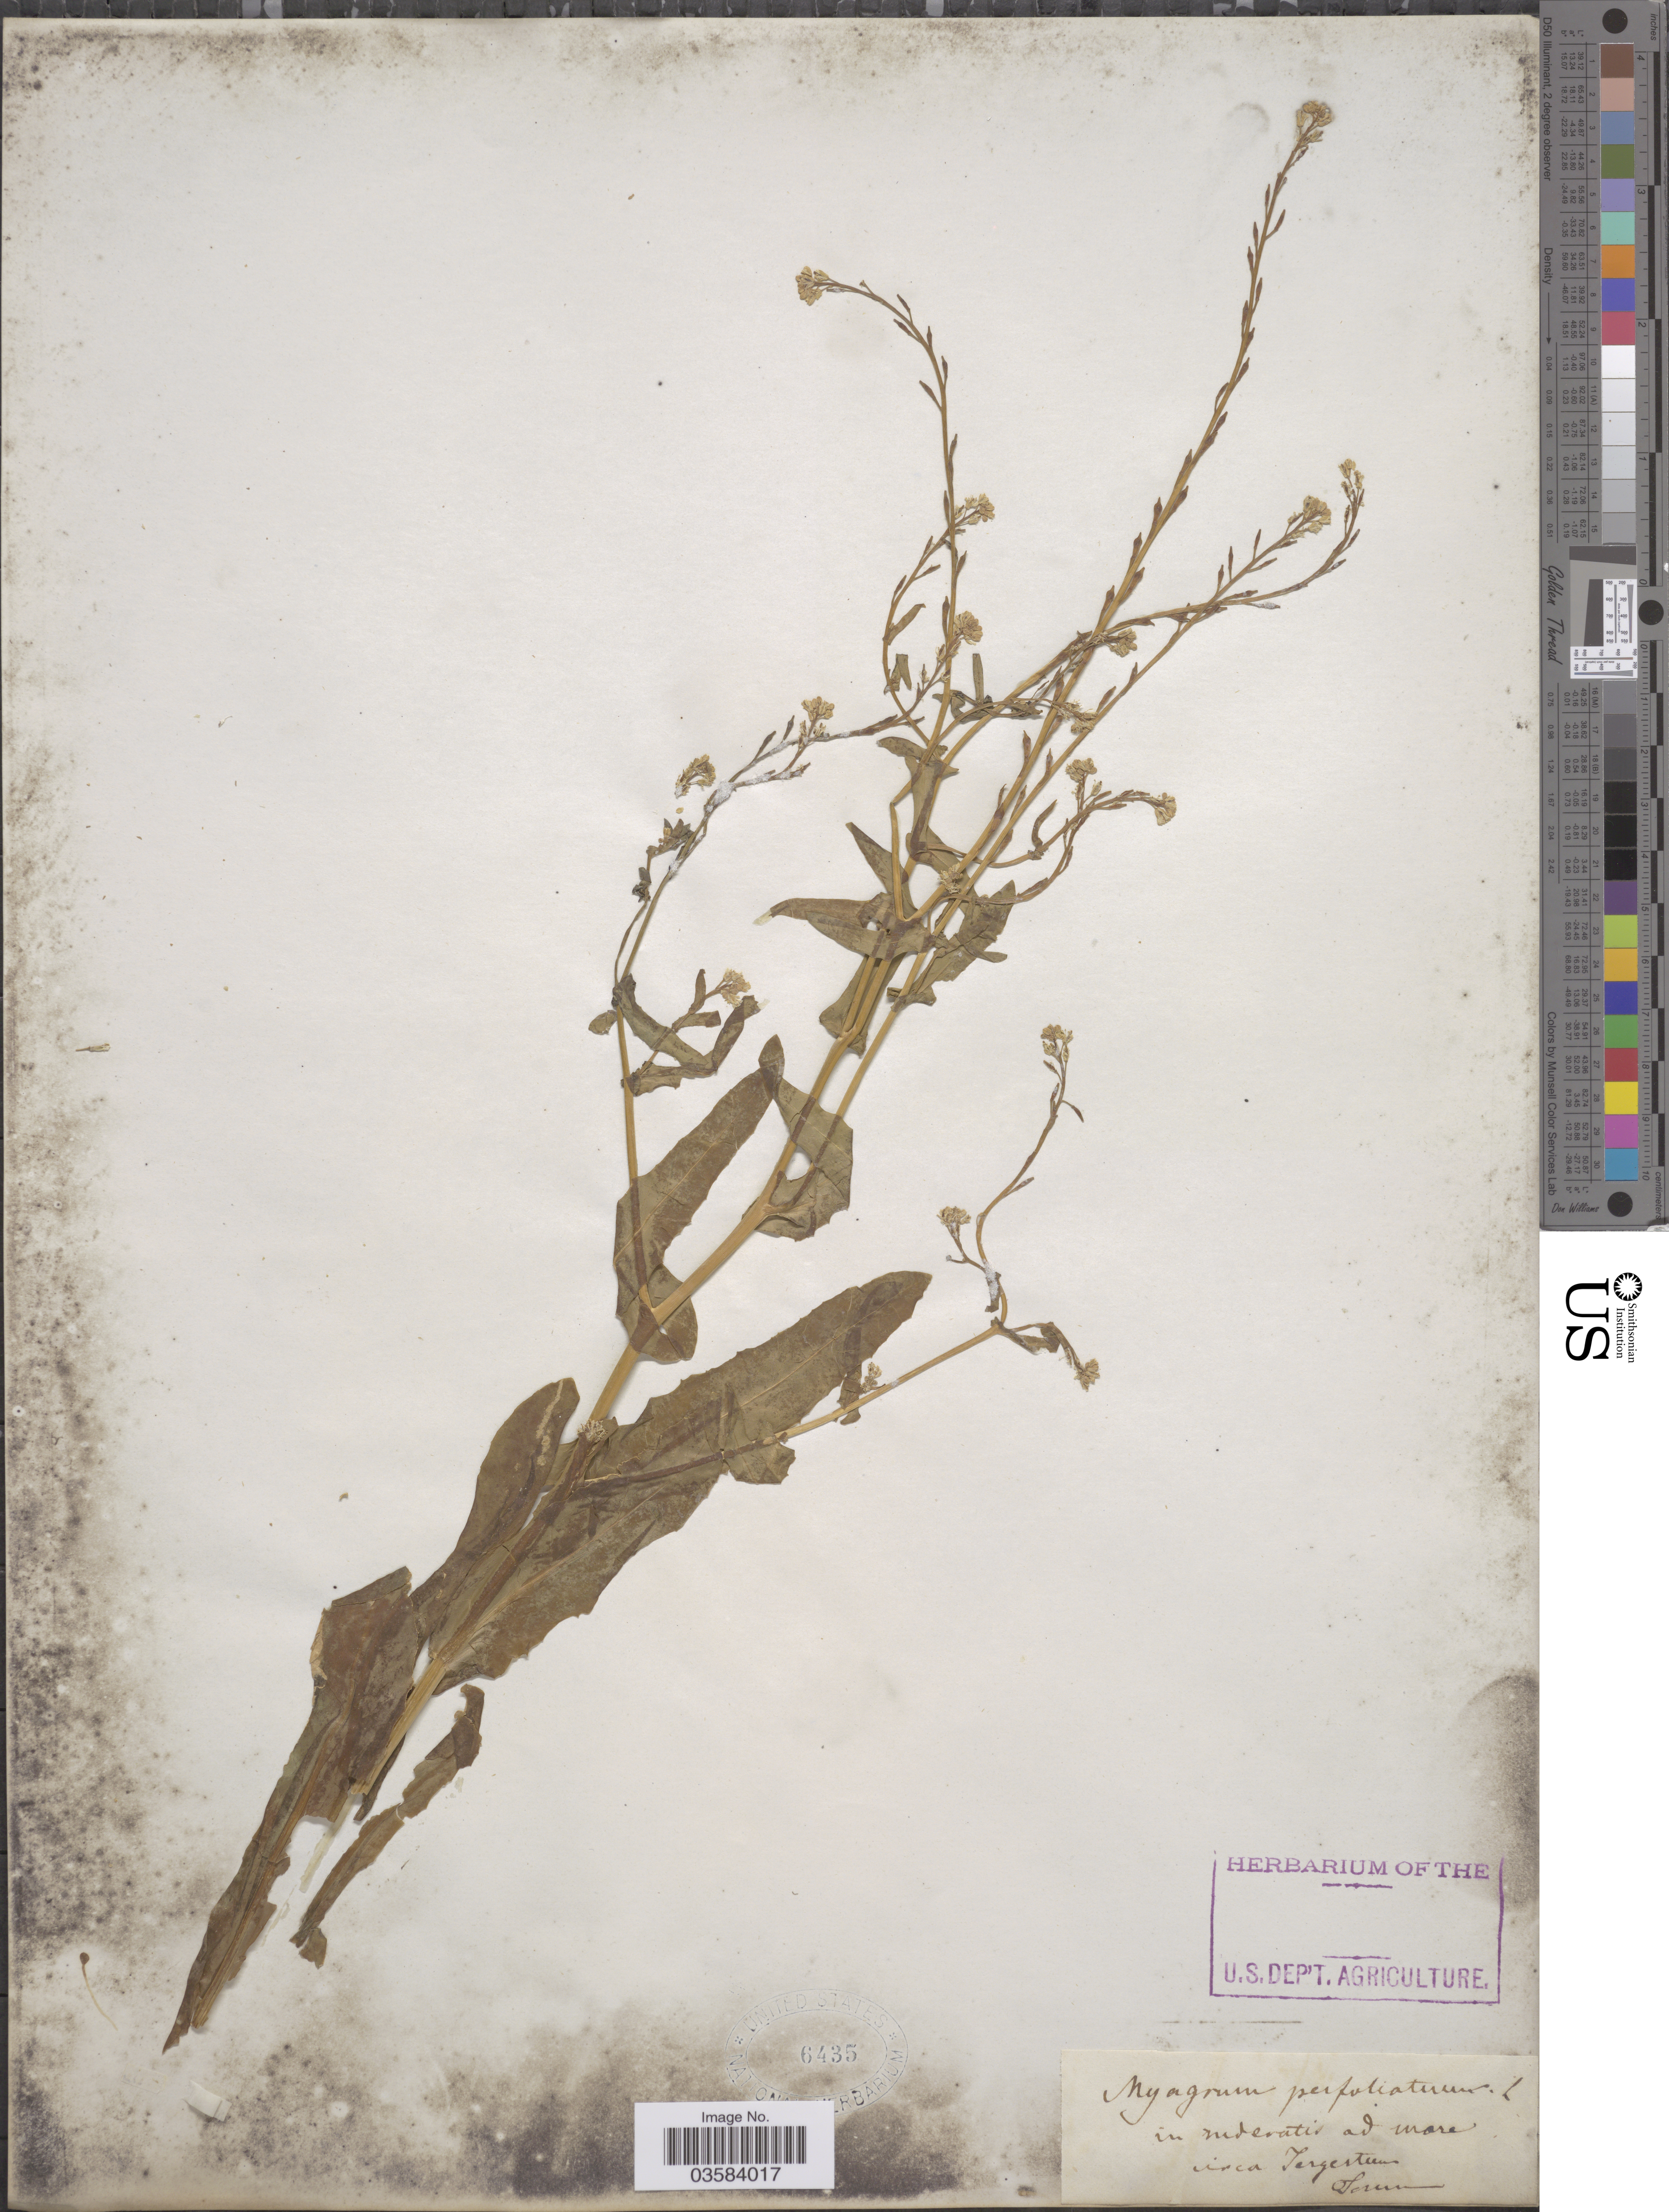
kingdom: Plantae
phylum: Tracheophyta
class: Magnoliopsida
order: Brassicales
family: Brassicaceae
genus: Myagrum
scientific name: Myagrum perfoliatum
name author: L.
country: Italy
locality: In ruderatis ad mare irca Tergestum.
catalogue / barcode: US 6435